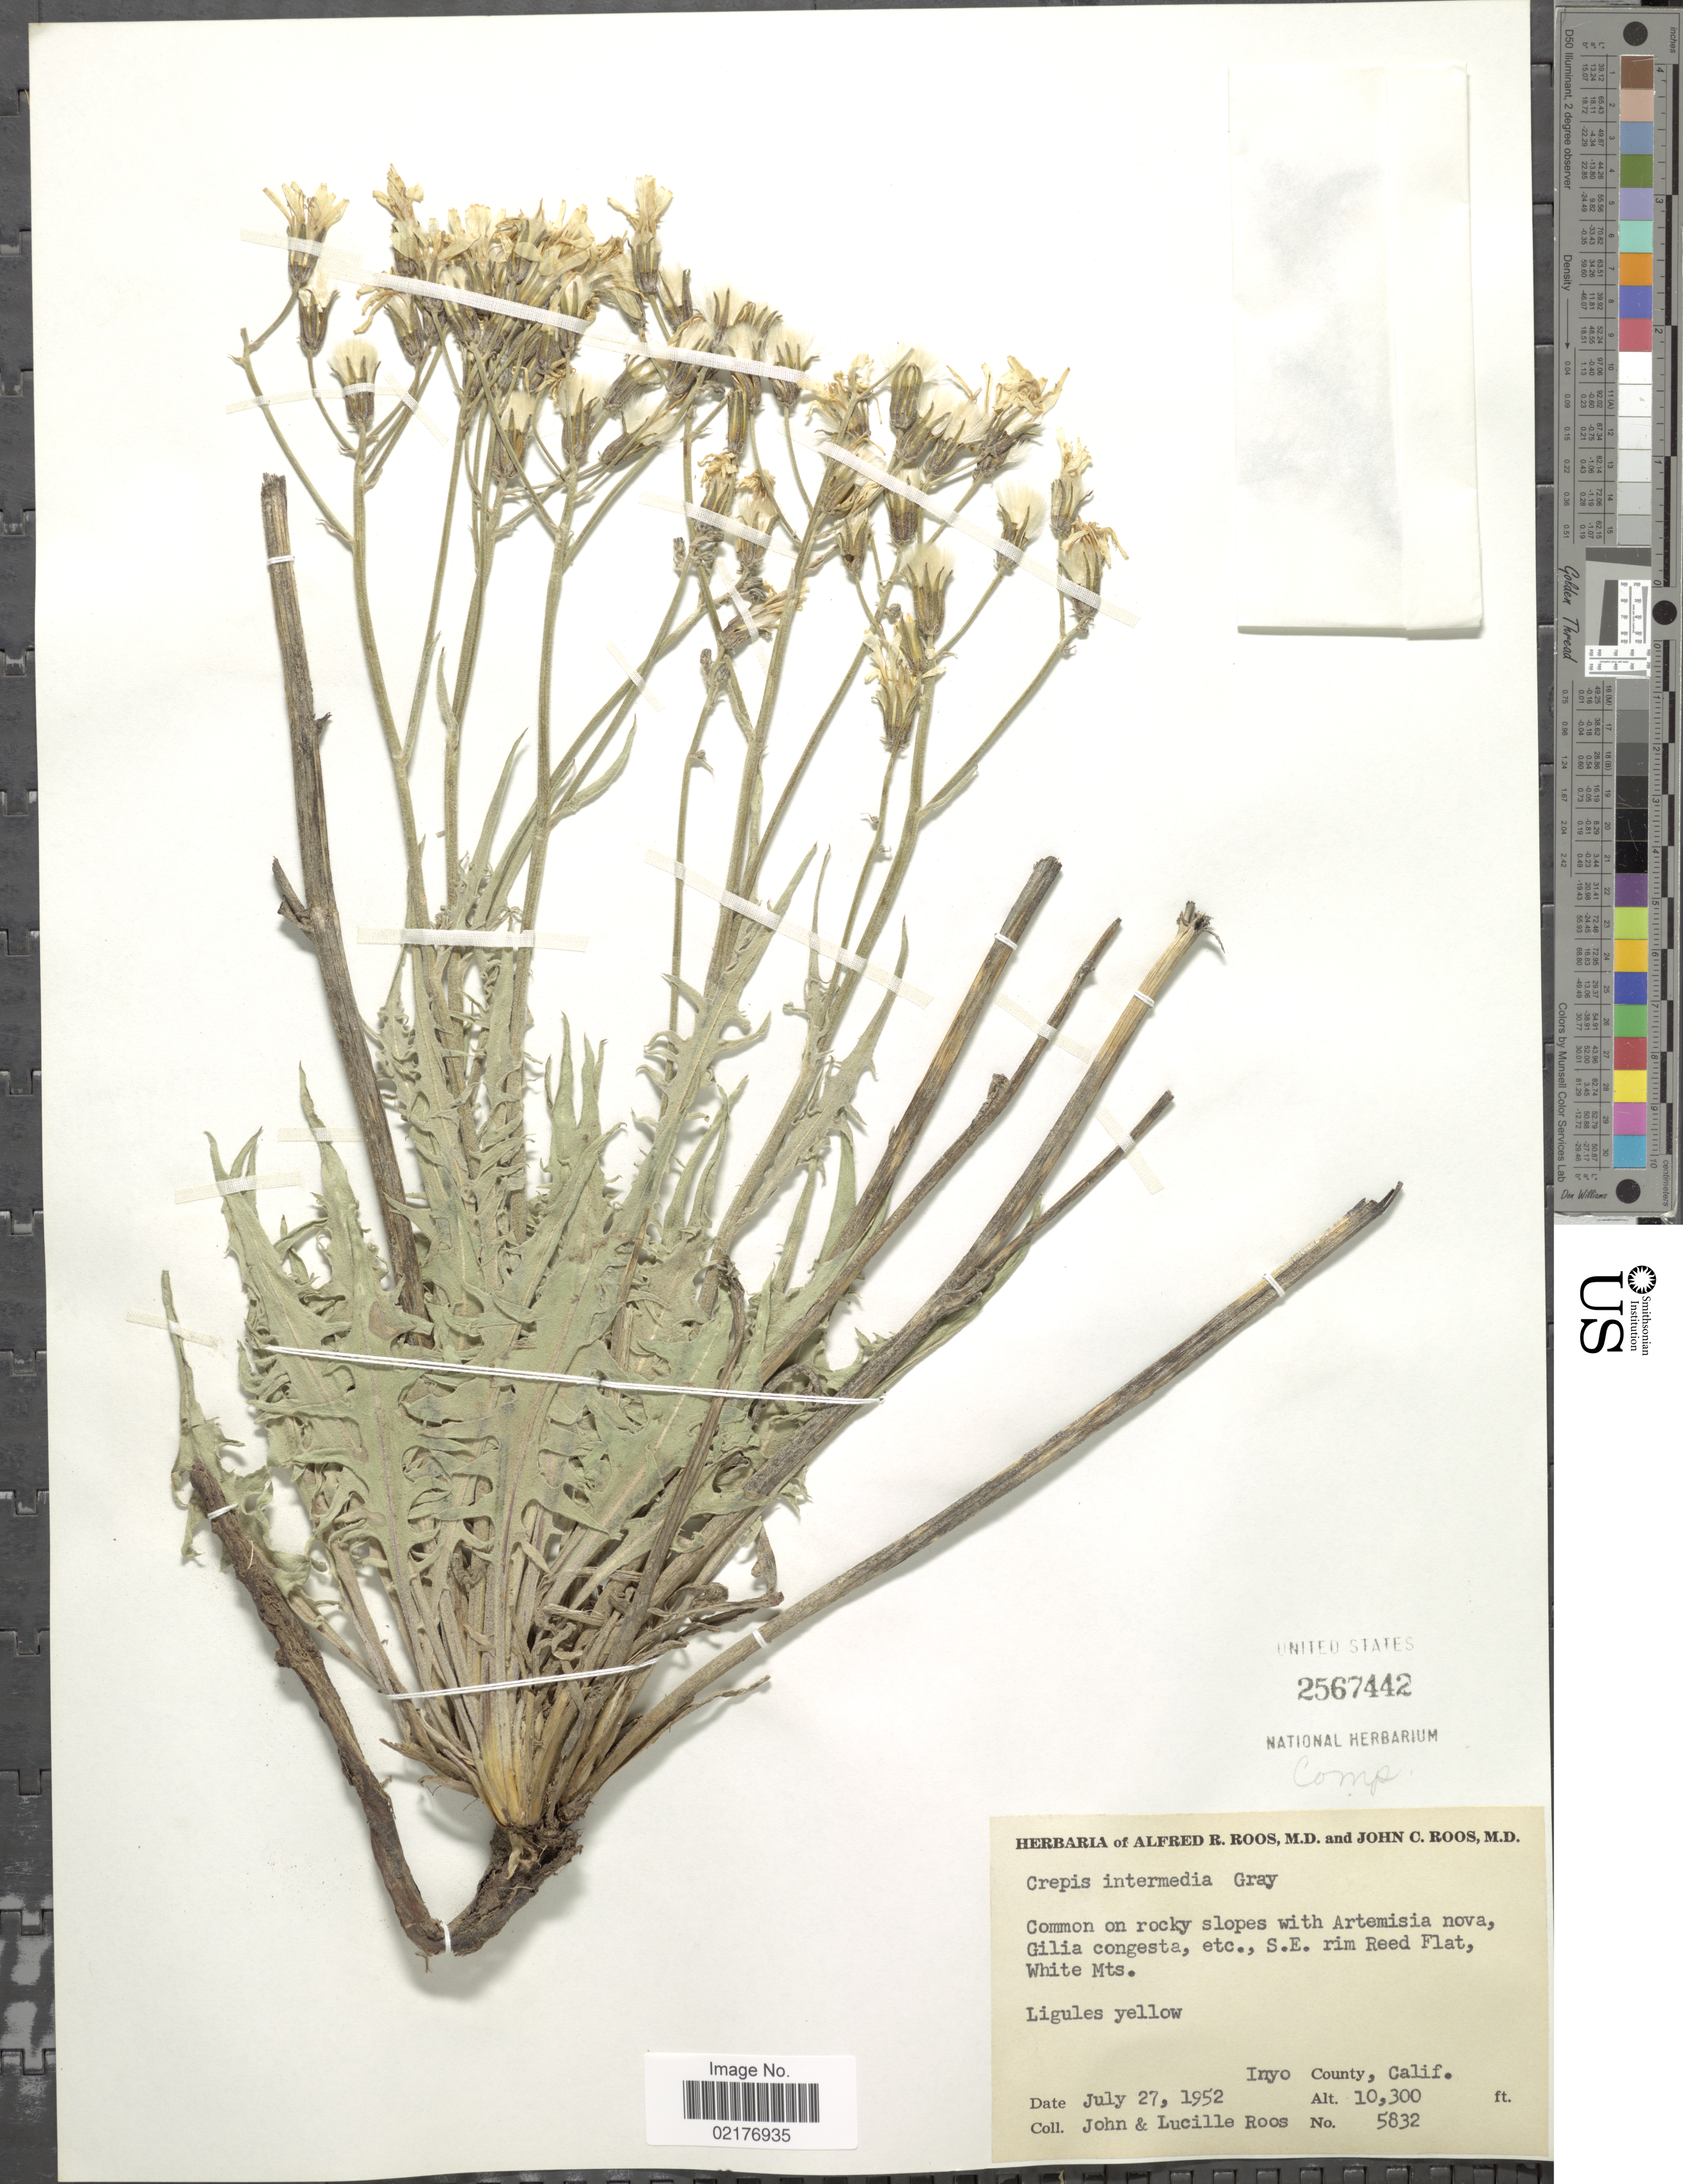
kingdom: Plantae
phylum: Tracheophyta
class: Magnoliopsida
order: Asterales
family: Asteraceae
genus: Crepis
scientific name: Crepis intermedia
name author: A. Gray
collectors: J. C. Roos & L. Roos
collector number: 5832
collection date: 1952-07-27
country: United States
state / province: California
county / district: Inyo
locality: Gilia congesta, etc., S.E. rim Reed Flat, White Mts., Inyo County, Calif.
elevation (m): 3139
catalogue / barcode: US 2567442